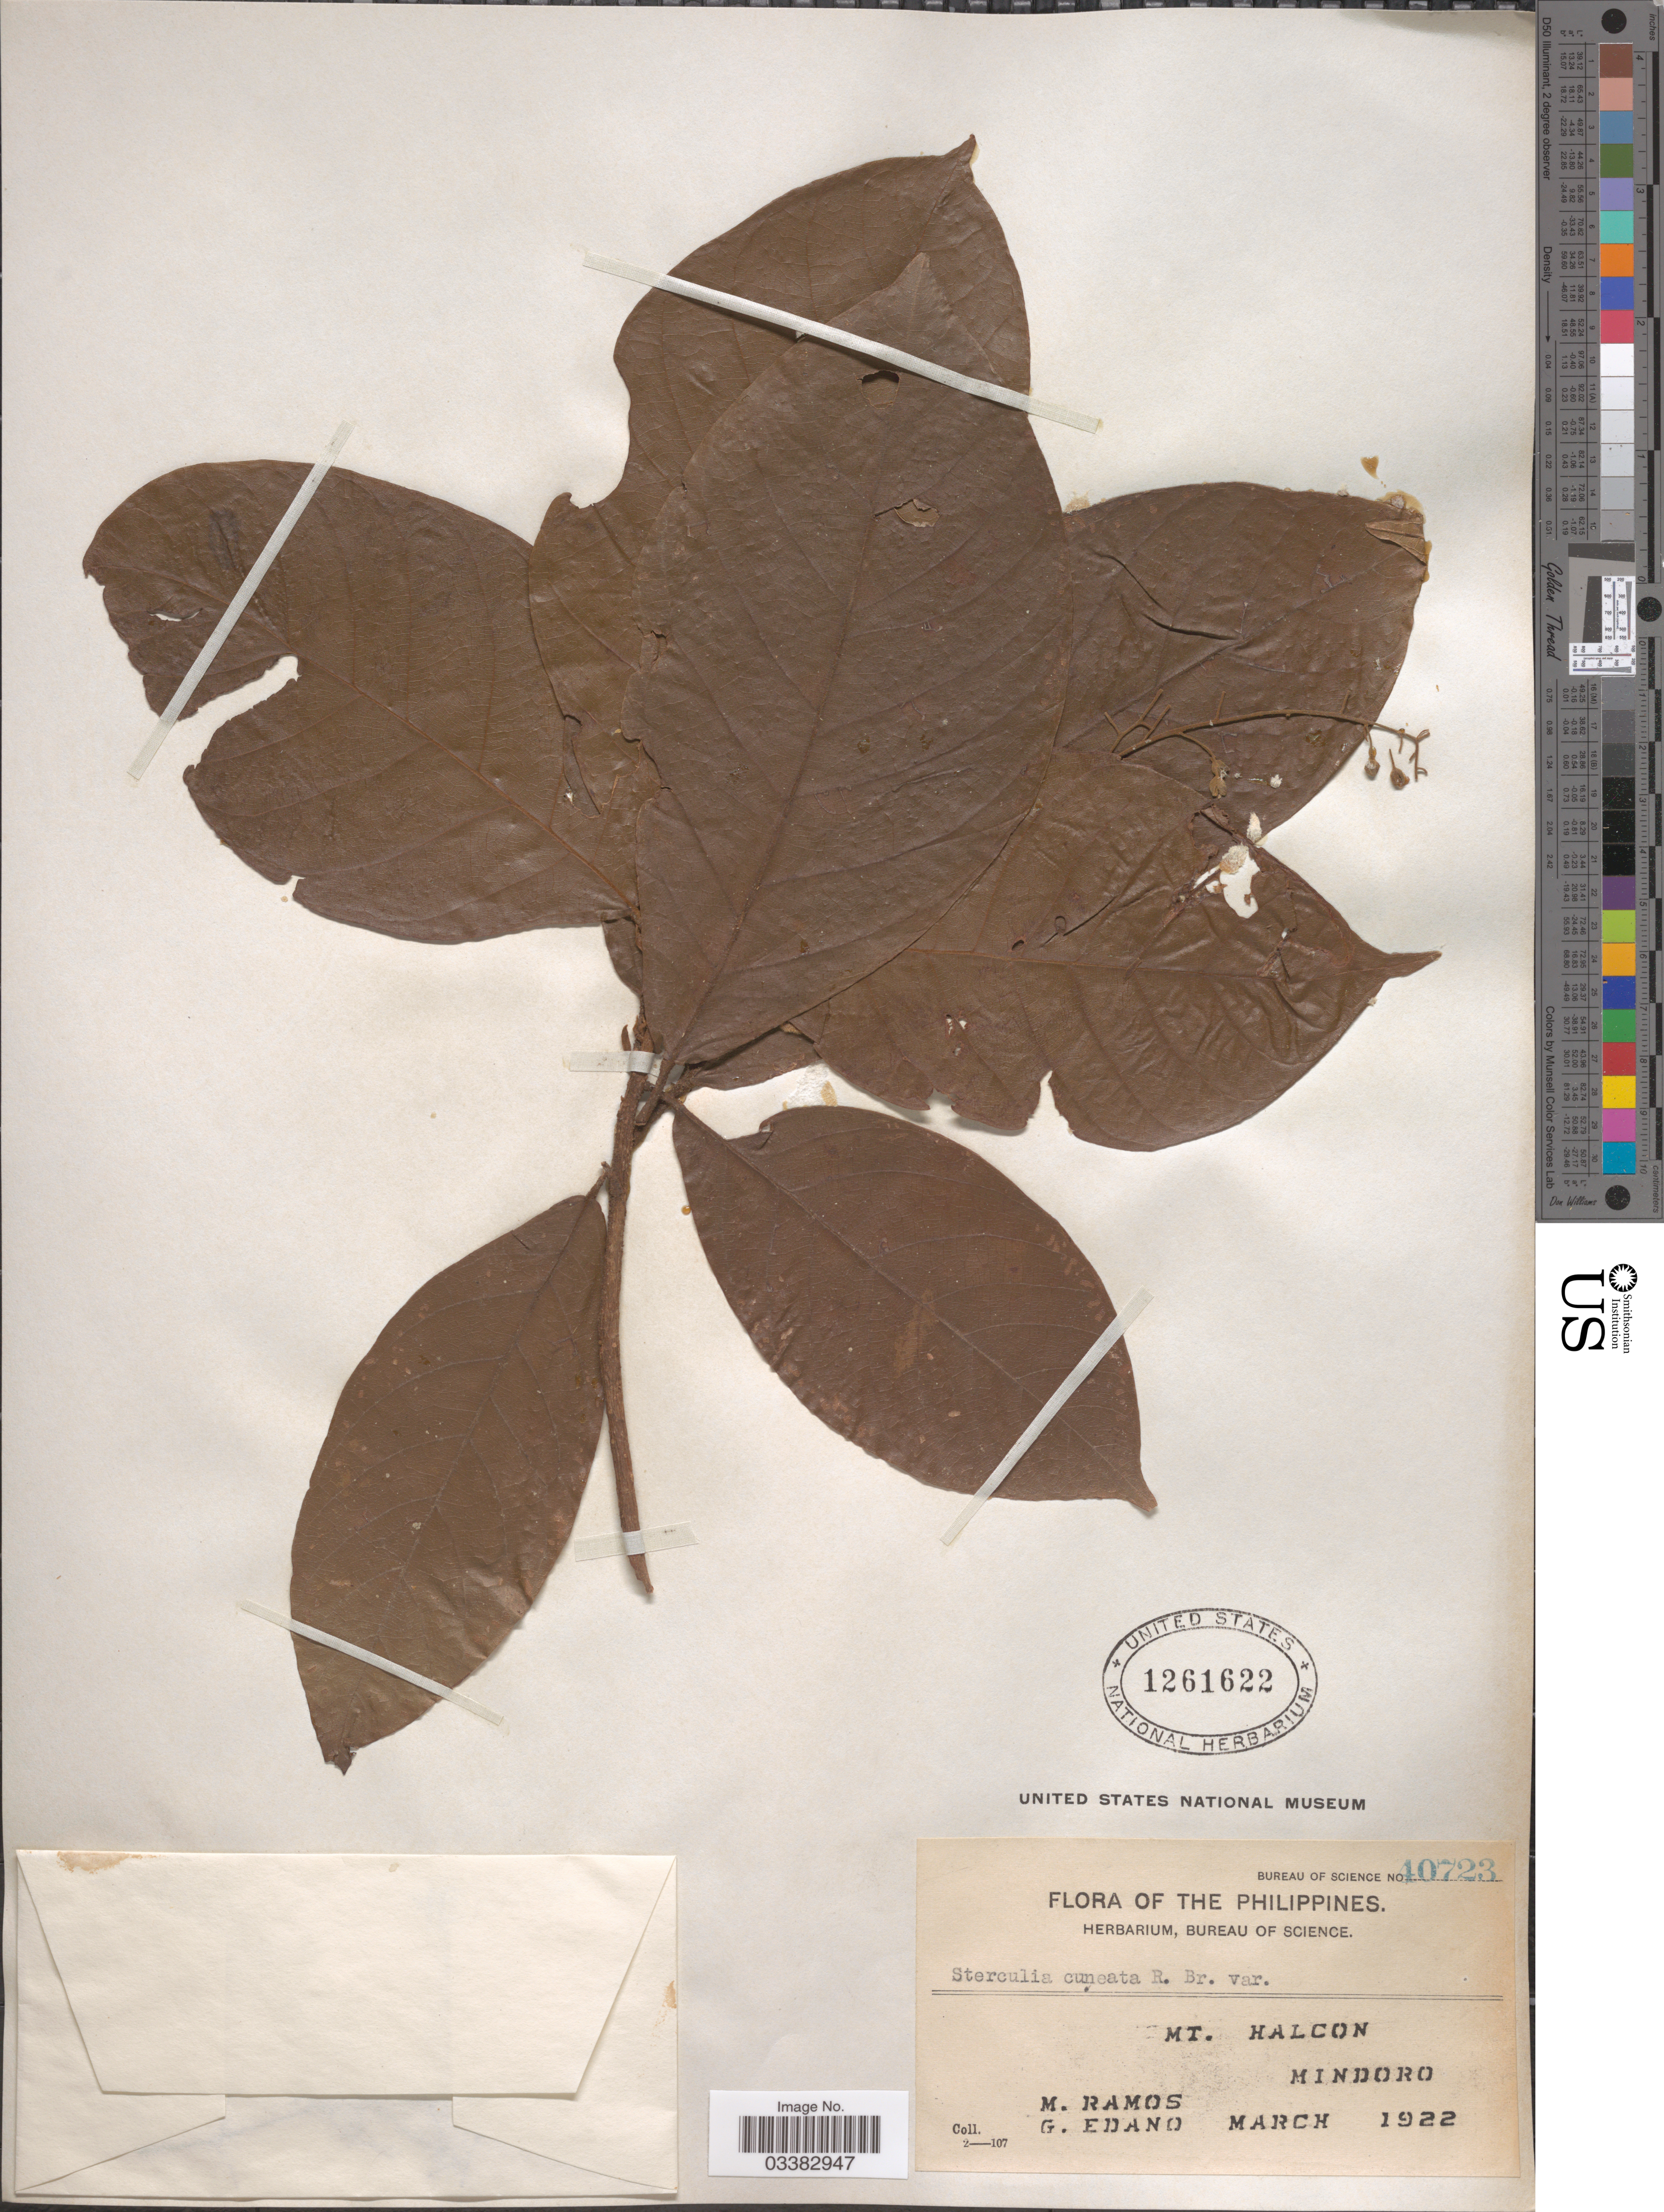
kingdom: Plantae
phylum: Tracheophyta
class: Magnoliopsida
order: Malvales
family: Malvaceae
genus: Sterculia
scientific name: Sterculia cuneata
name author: R. Br.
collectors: M. Ramos & G. Edaño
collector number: Bureau of Science 40723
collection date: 1922-03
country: Philippines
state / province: Mimaropa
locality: Mt. Halcon, Mindoro.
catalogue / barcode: US 1261622